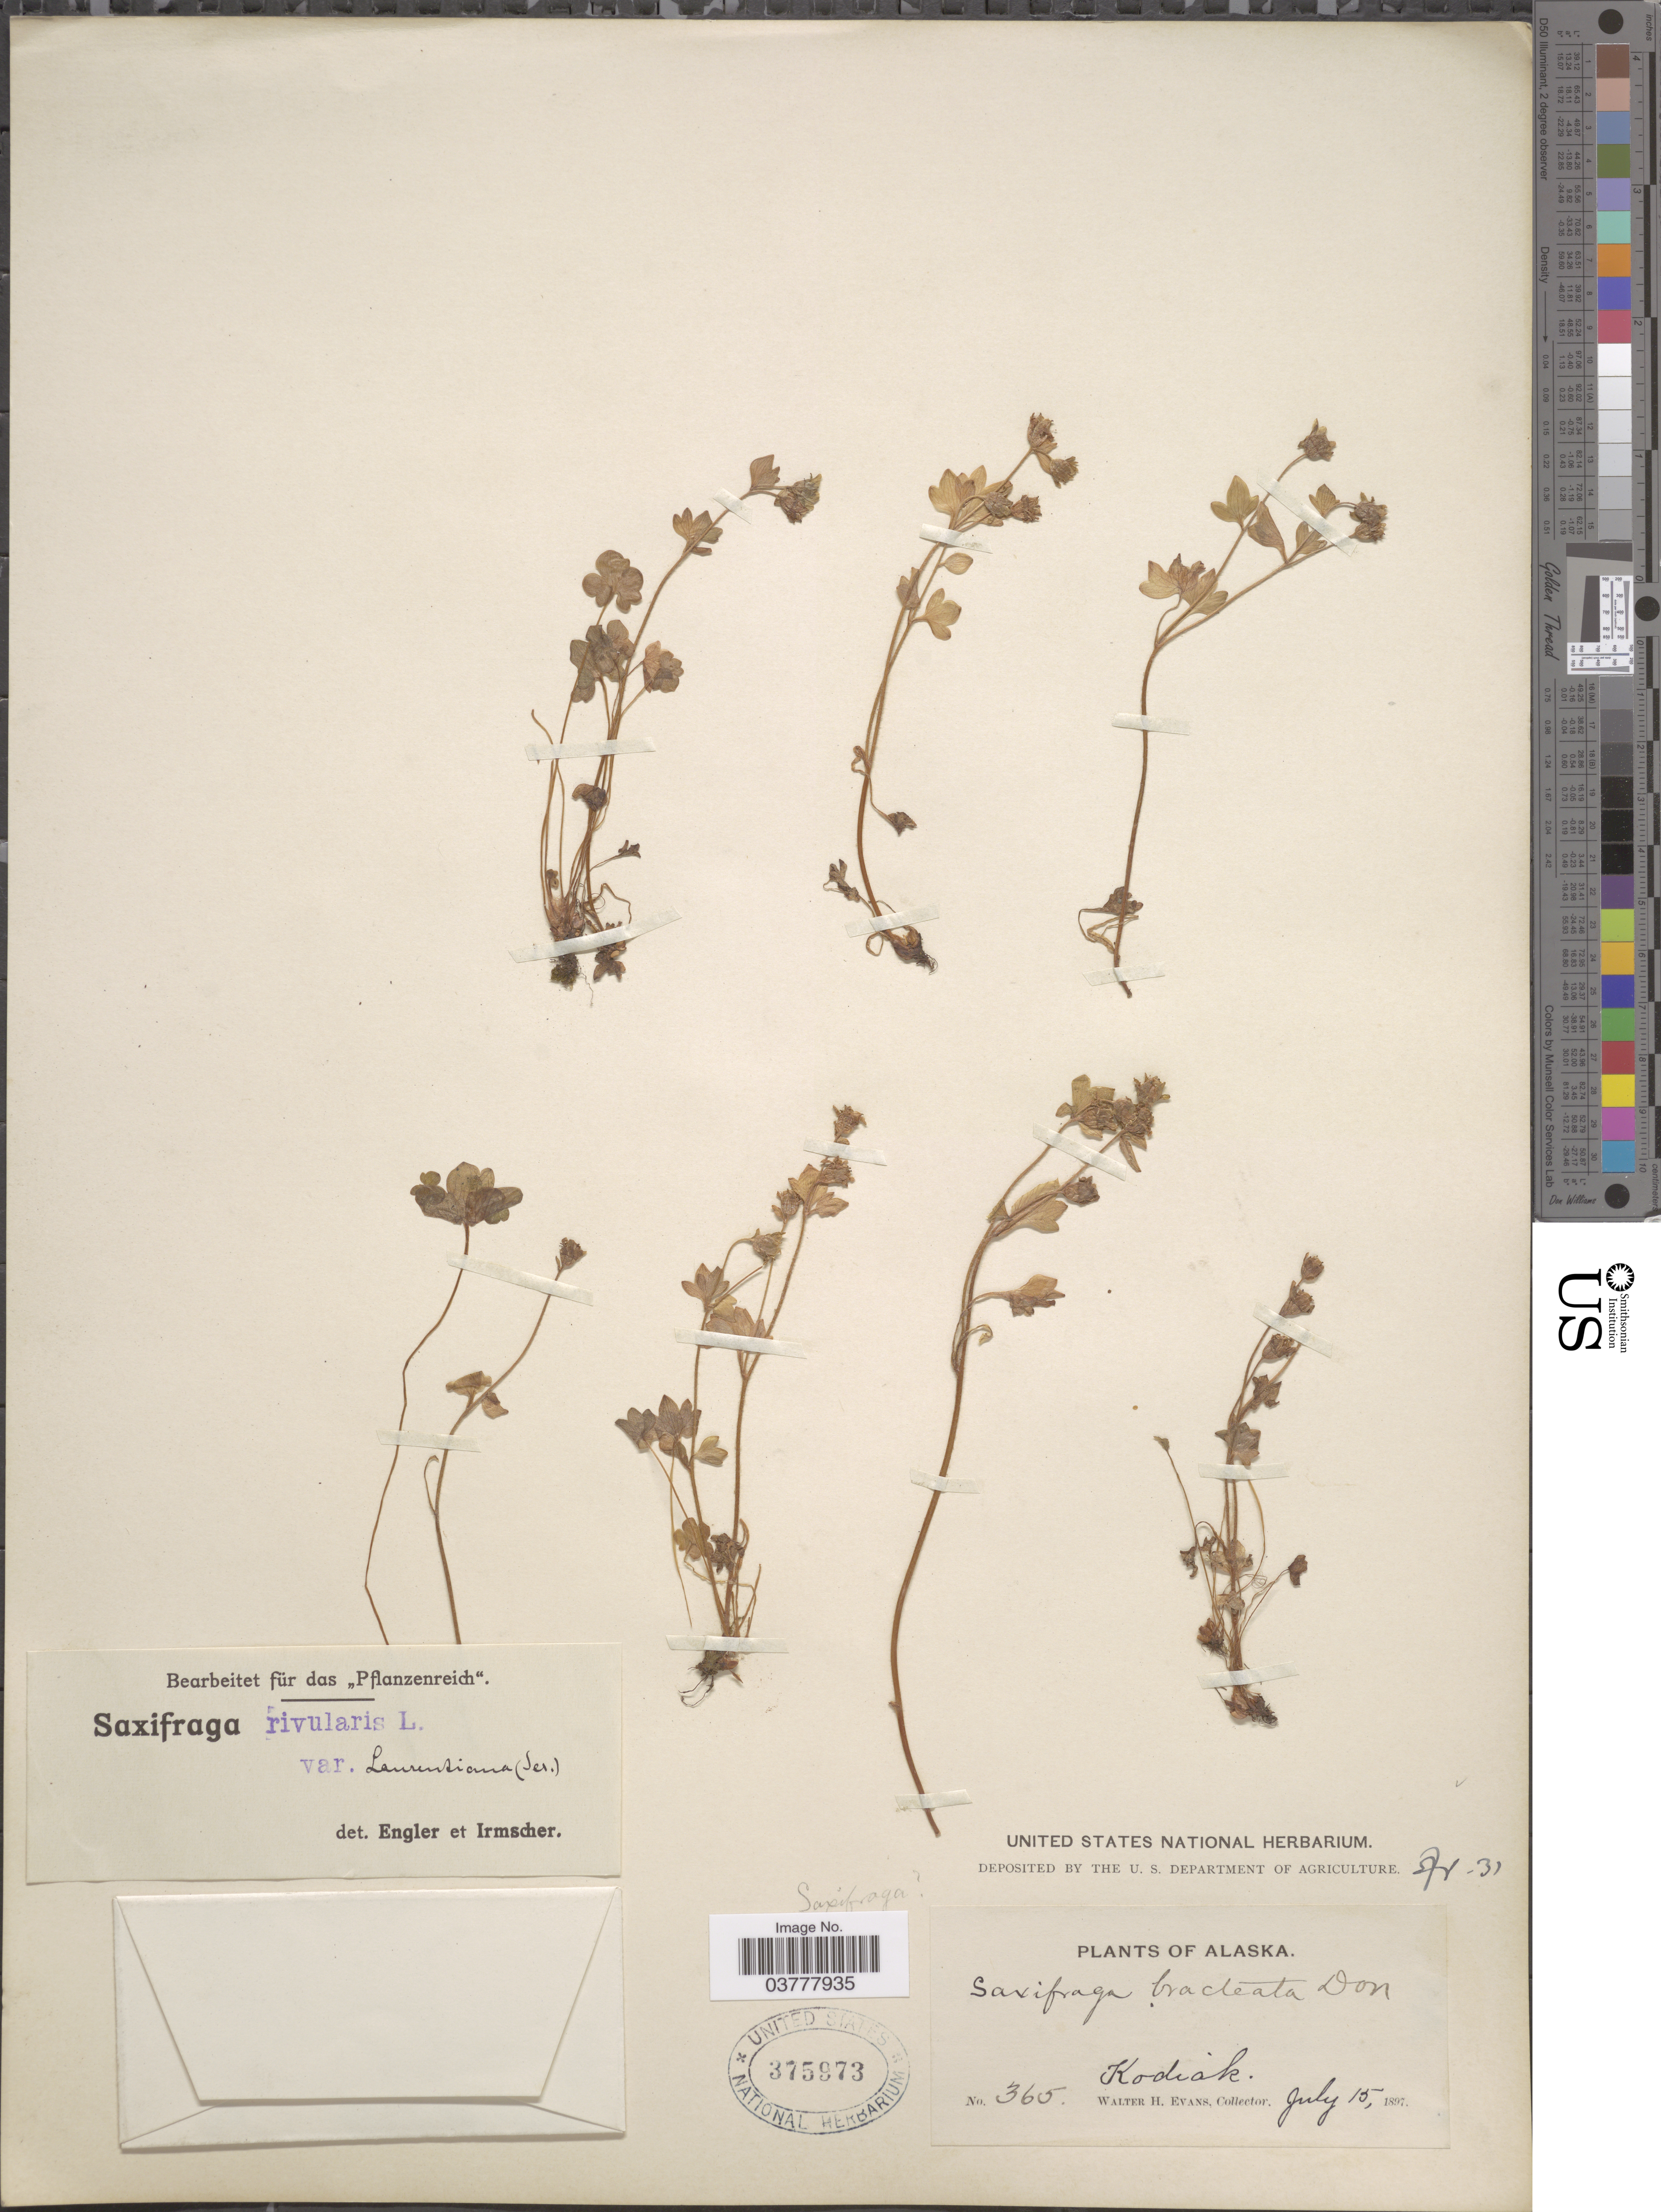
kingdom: Plantae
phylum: Tracheophyta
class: Magnoliopsida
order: Saxifragales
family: Saxifragaceae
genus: Saxifraga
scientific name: Saxifraga bracteata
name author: D. Don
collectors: W. H. Evans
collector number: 365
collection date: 1897-07-15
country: United States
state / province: Alaska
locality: Kodiak.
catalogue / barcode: US 375973